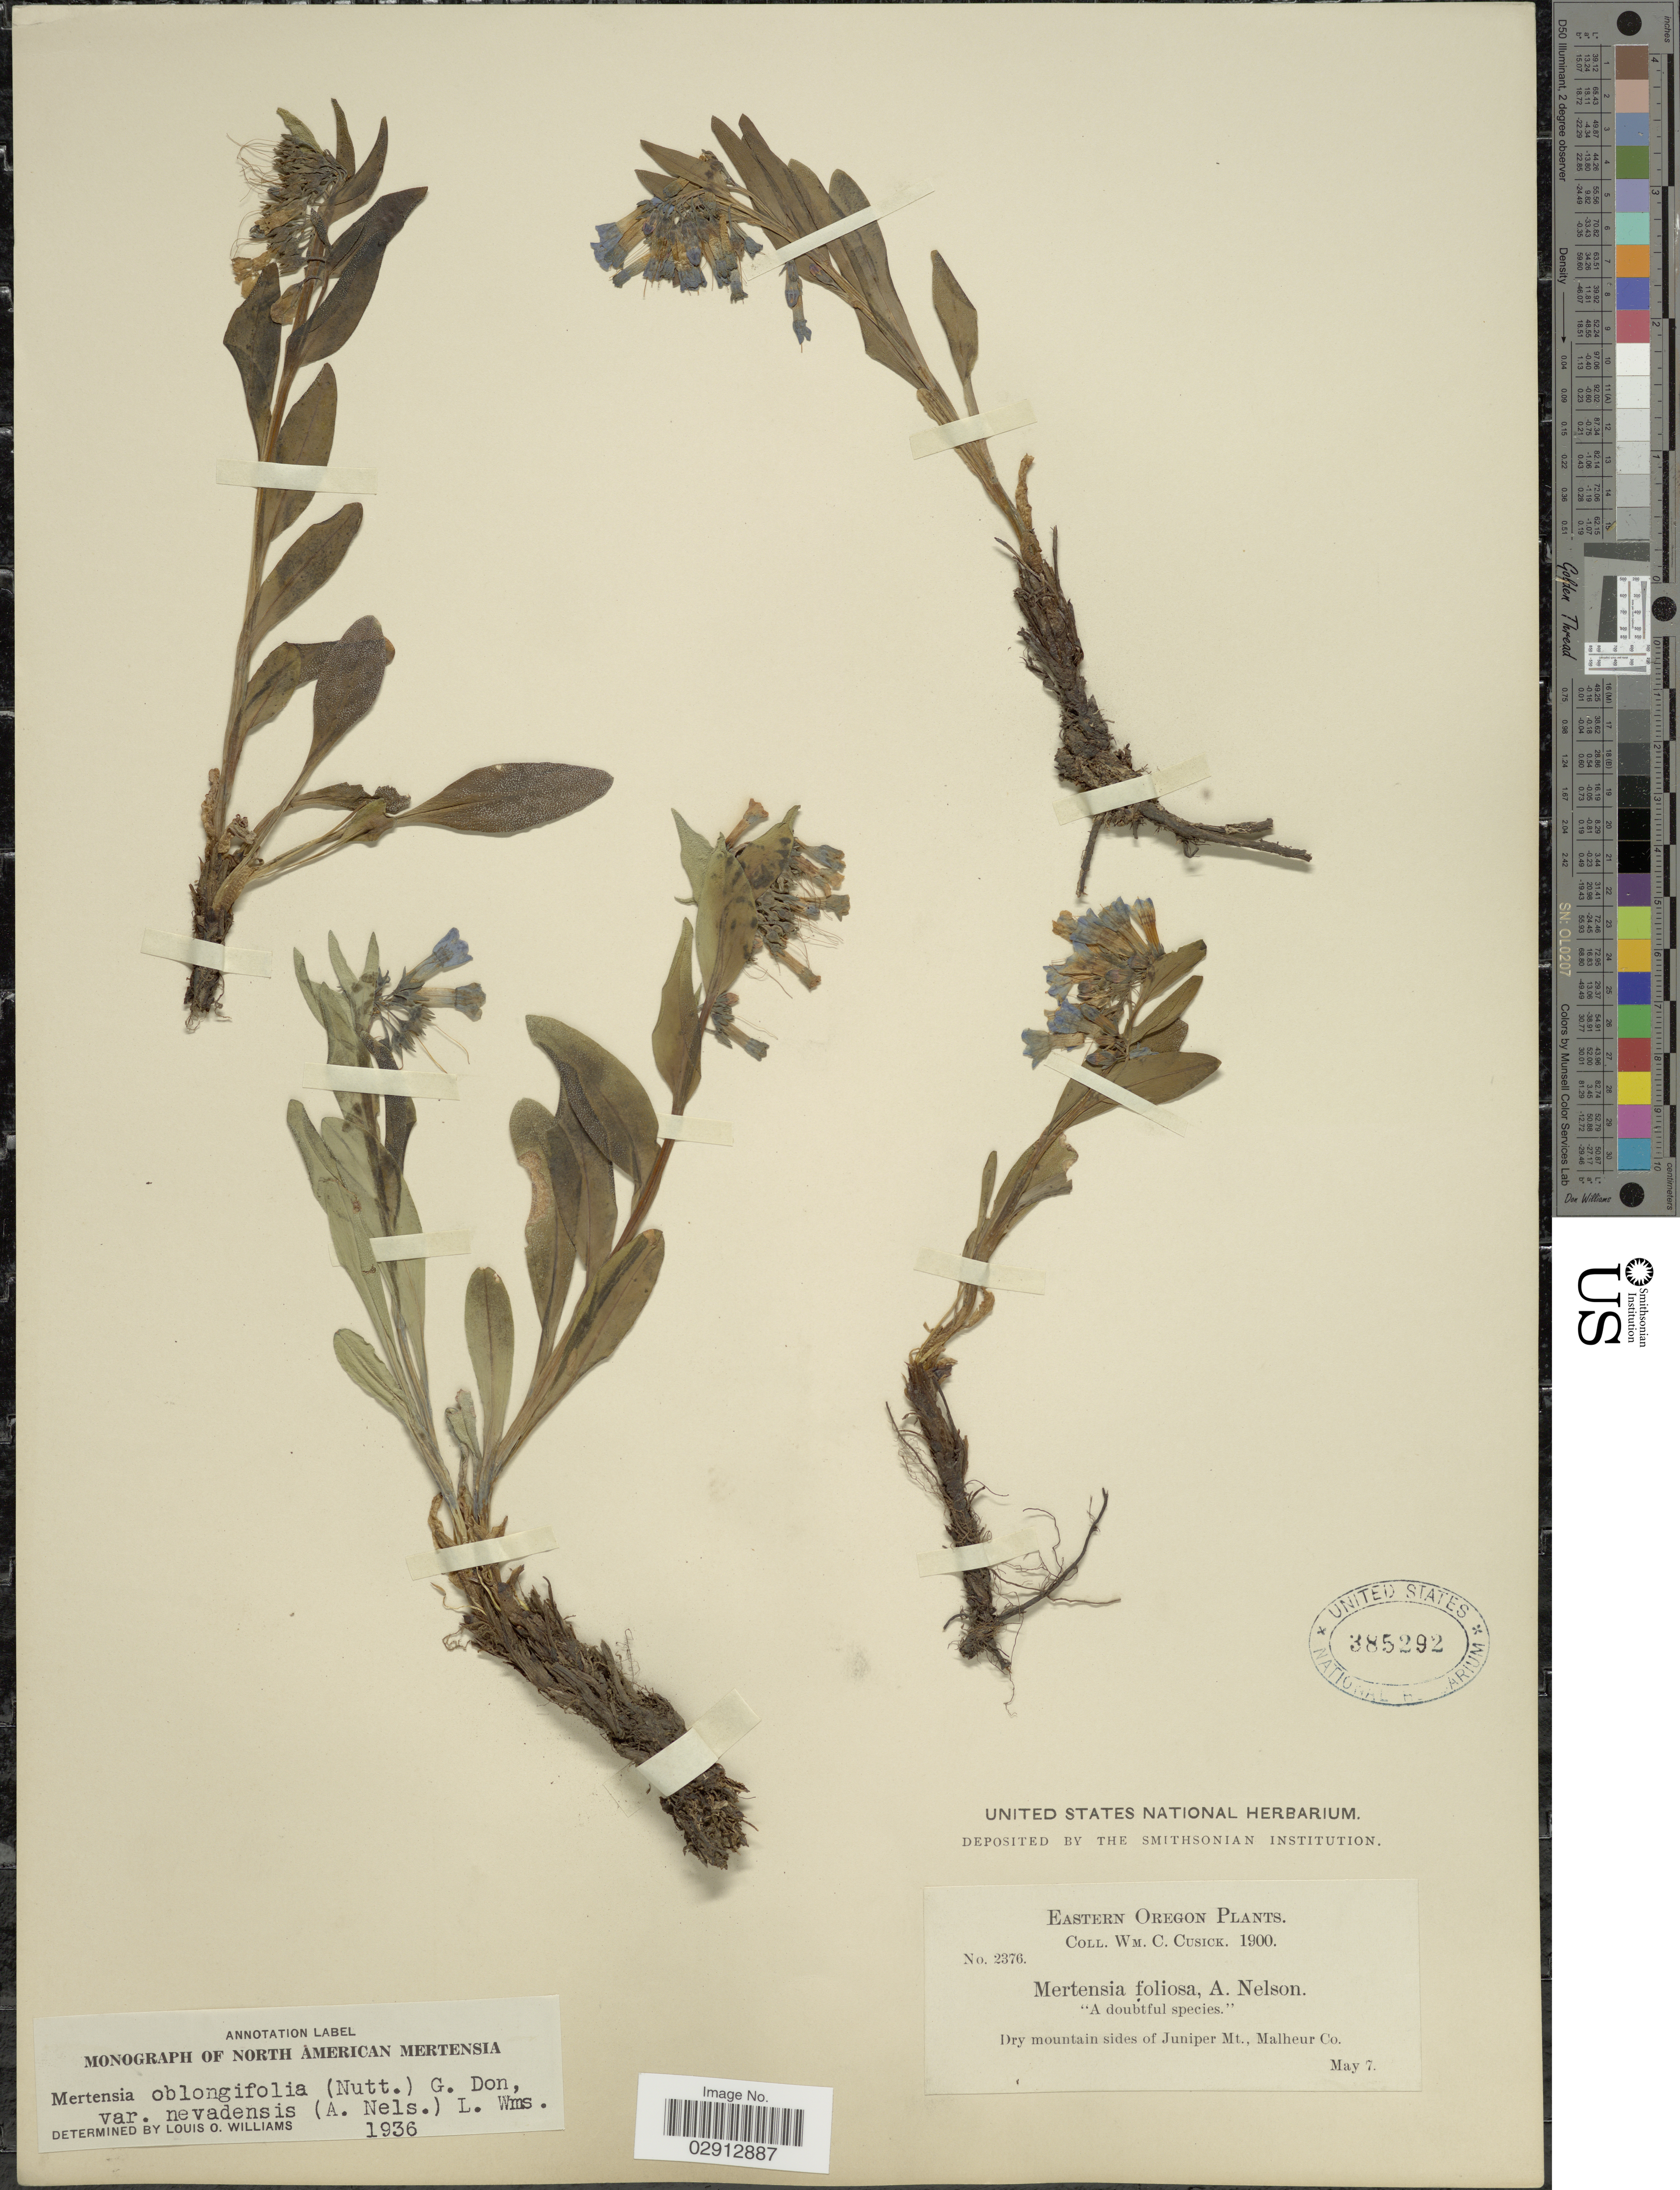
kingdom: Plantae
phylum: Tracheophyta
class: Magnoliopsida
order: Boraginales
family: Boraginaceae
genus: Mertensia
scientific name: Mertensia oblongifolia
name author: (Nutt.) G. Don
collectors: W. C. Cusick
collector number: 2376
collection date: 1900-05-07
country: United States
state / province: Oregon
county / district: Malheur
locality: Eastern Oregon. Dry mountain sides of Juniper Mt., Malheur Co.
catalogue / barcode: US 385292